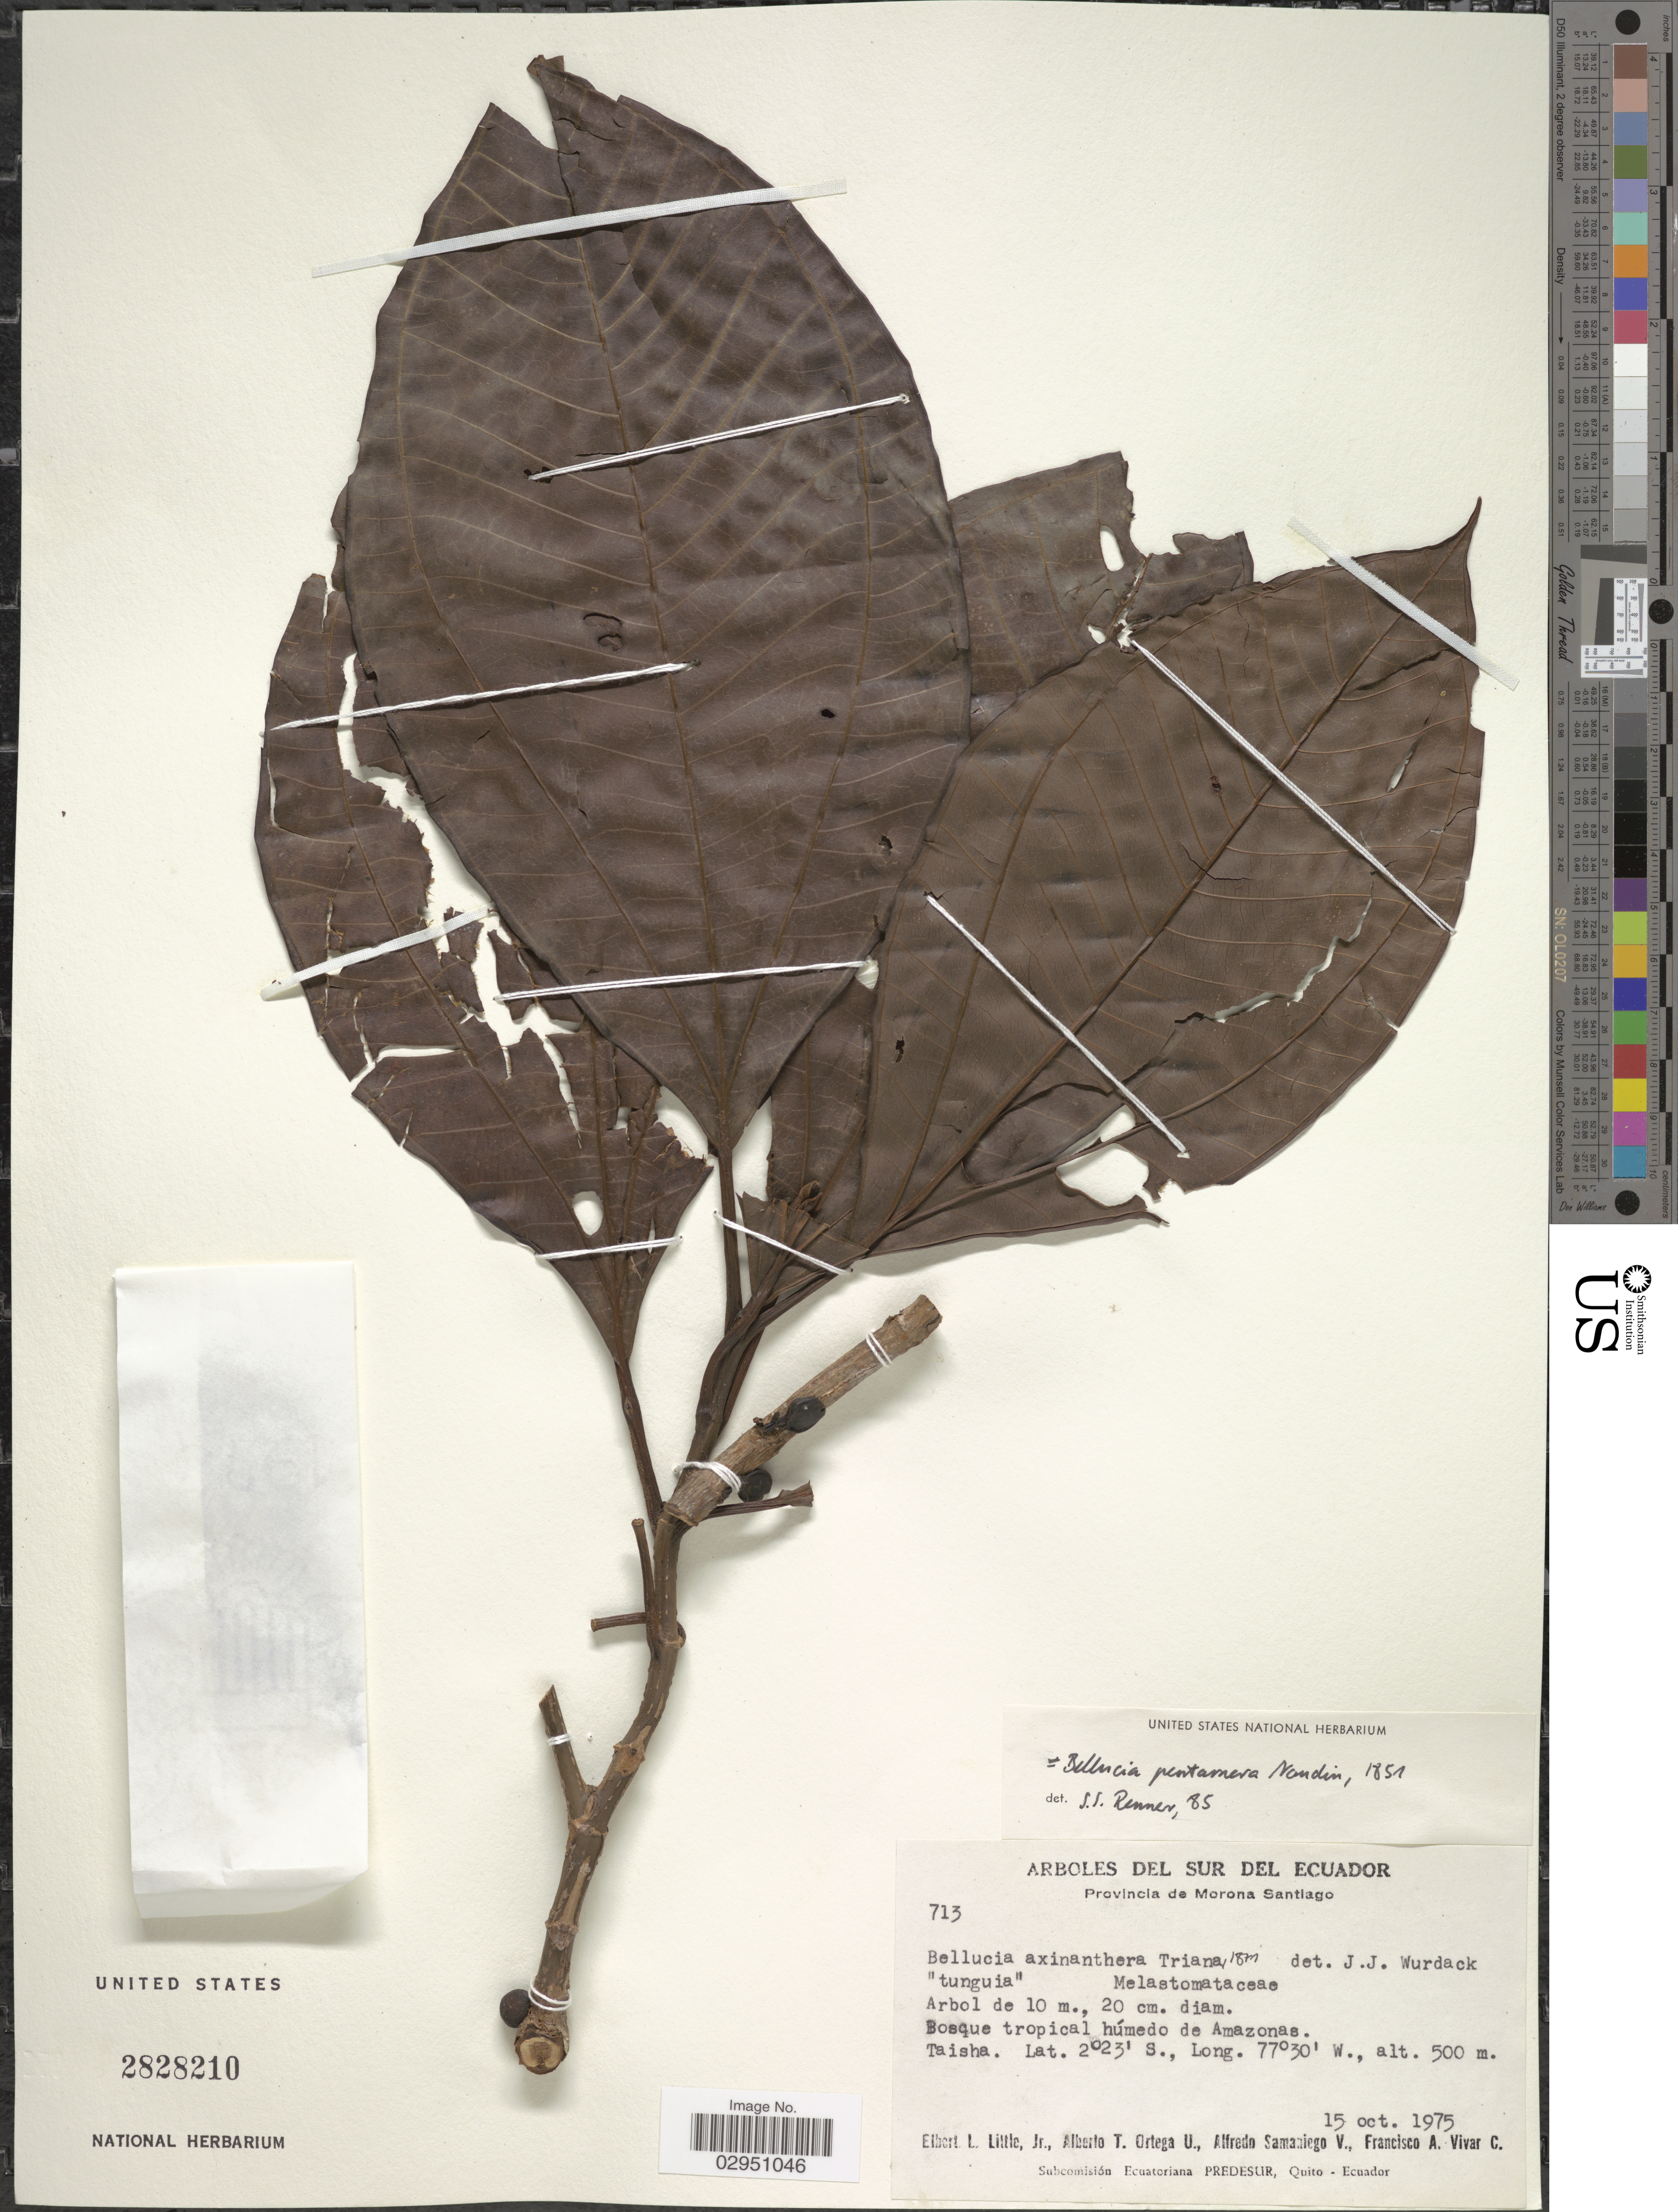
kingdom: Plantae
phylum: Tracheophyta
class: Magnoliopsida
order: Myrtales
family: Melastomataceae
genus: Bellucia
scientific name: Bellucia pentamera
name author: Naudin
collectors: E. L. Little, A. T. Ortega U., A. V. Samaniego & F. A. Vivar C.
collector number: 713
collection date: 1975-10-15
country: Ecuador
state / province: Morona-Santiago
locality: Sur del Ecuador. Bosque tropical húmedo de Amazonas. Taisha.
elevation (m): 500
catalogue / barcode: US 2828210